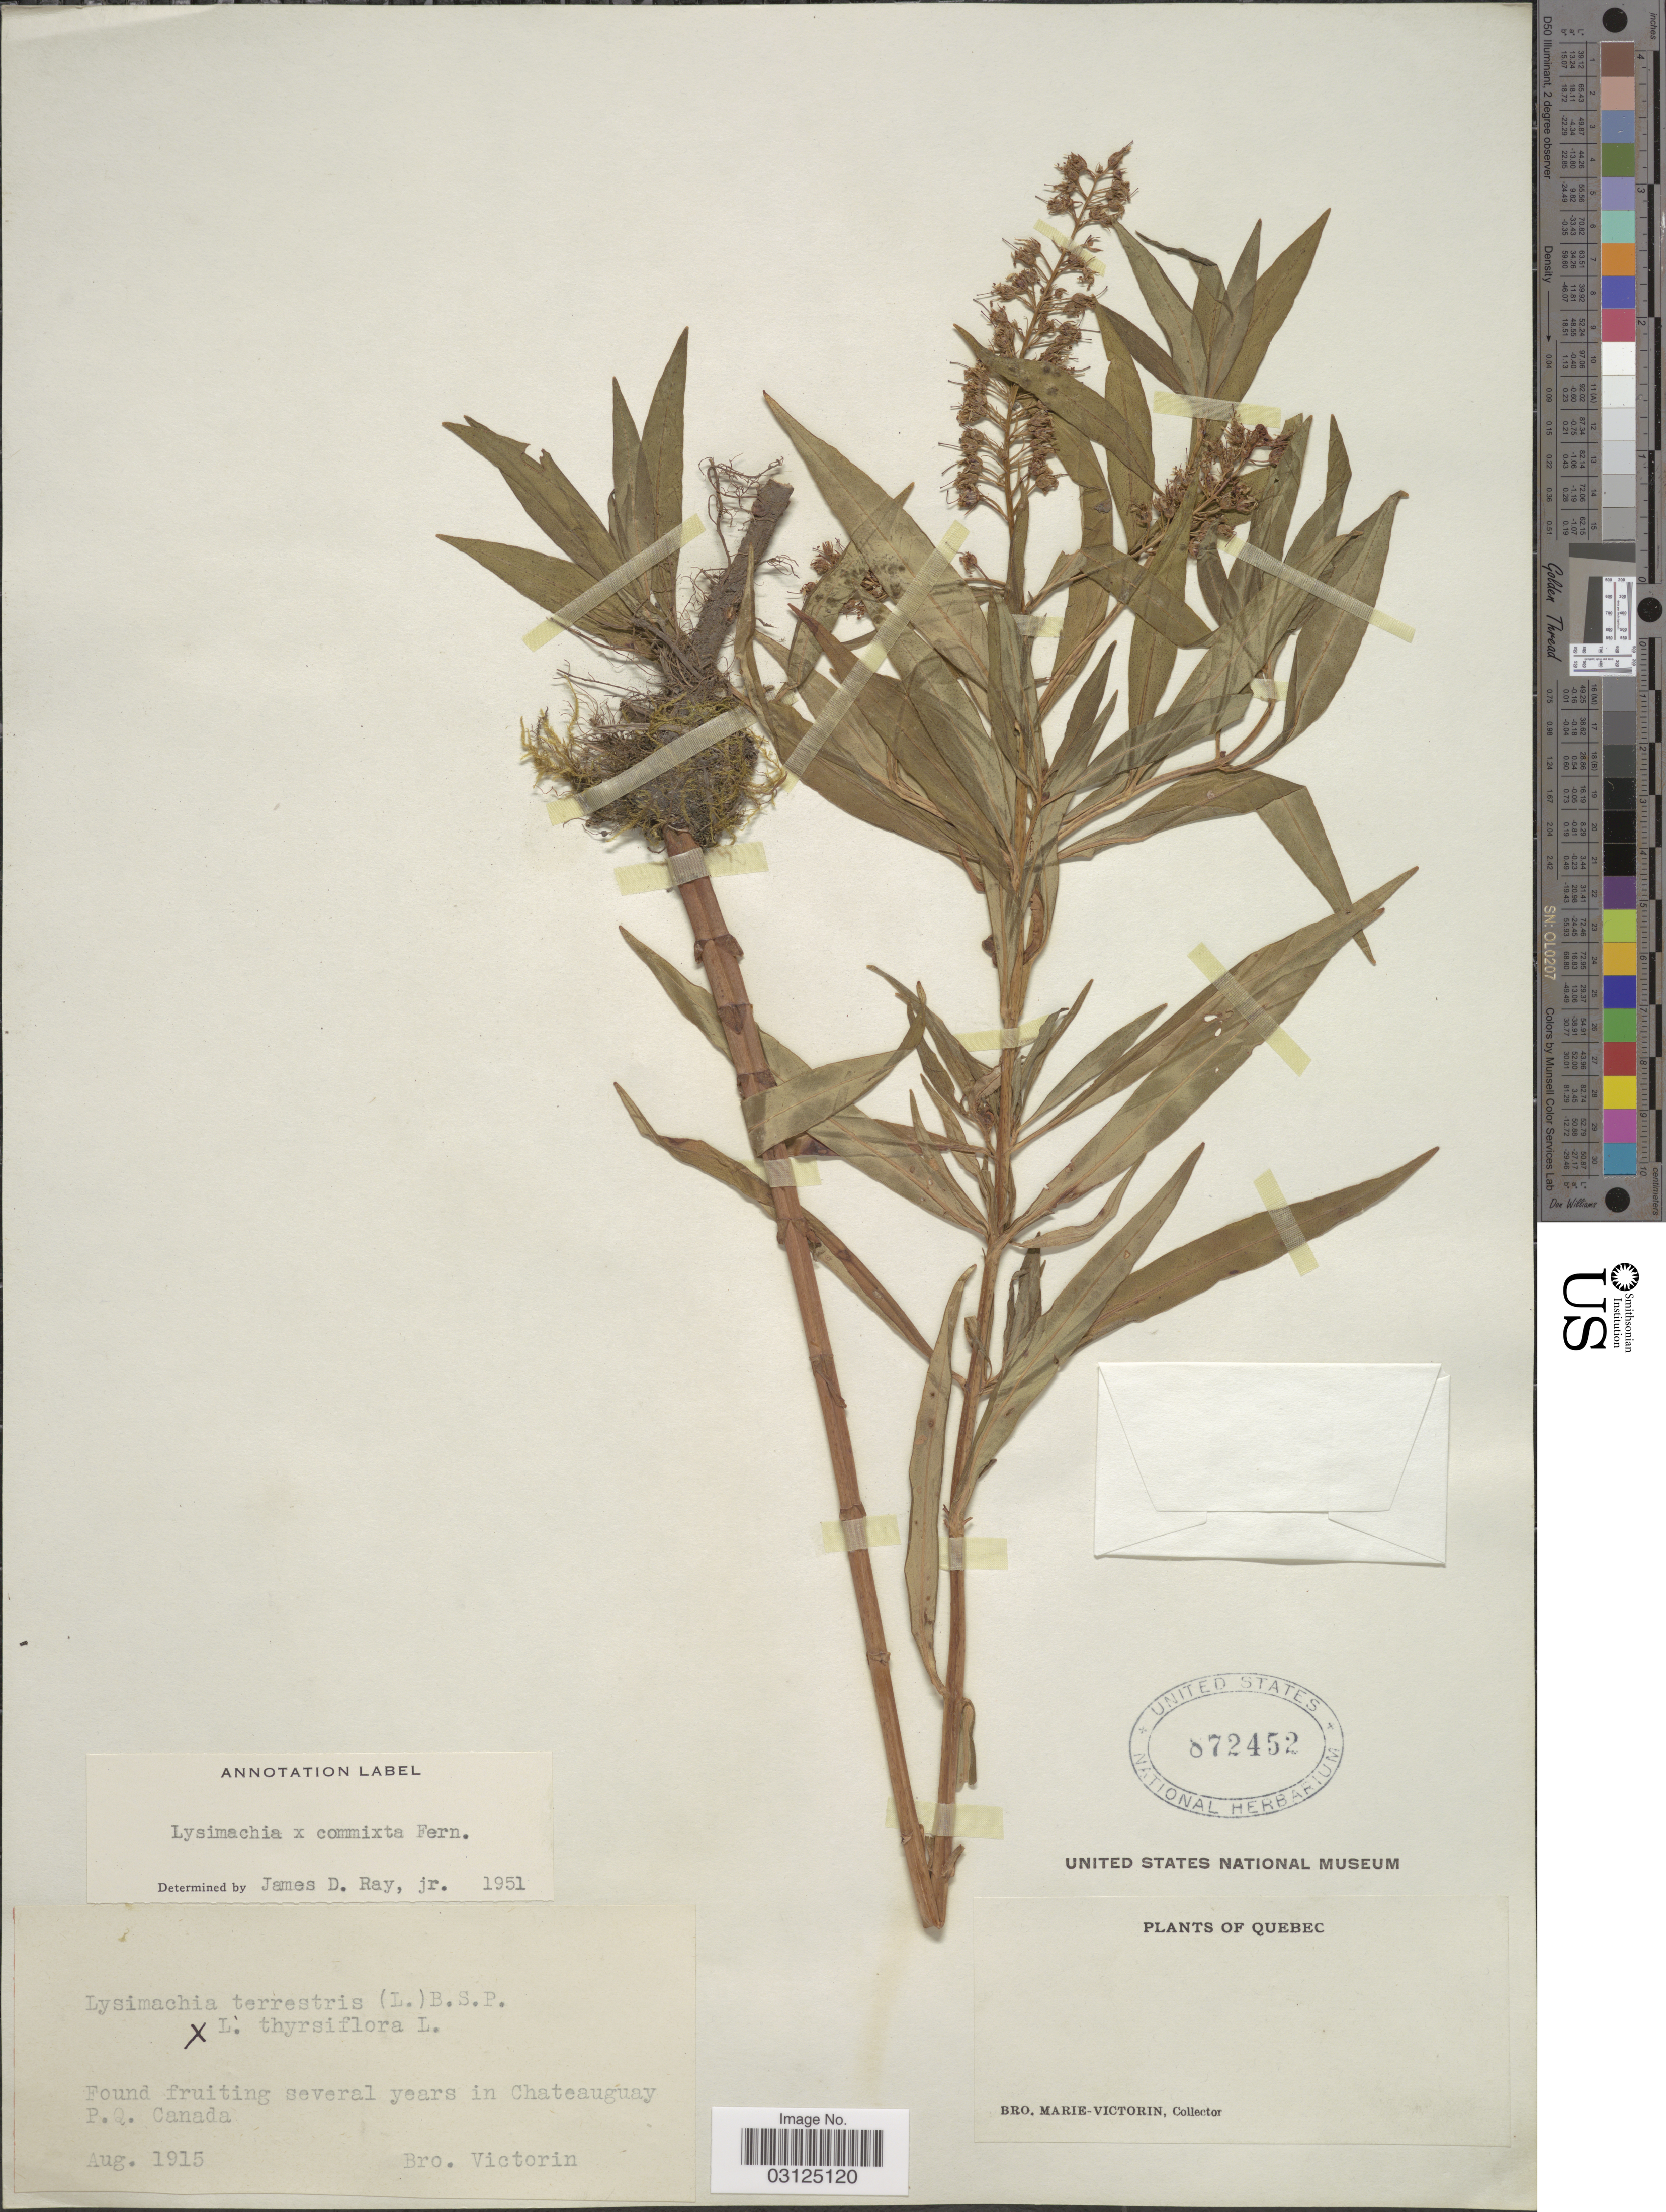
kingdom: Plantae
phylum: Tracheophyta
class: Magnoliopsida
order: Ericales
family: Primulaceae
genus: Lysimachia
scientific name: Lysimachia x commixta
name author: Fernald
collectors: B. Victorin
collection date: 1915-08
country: Canada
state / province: Quebec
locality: In Chateauguay.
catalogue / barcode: US 872452